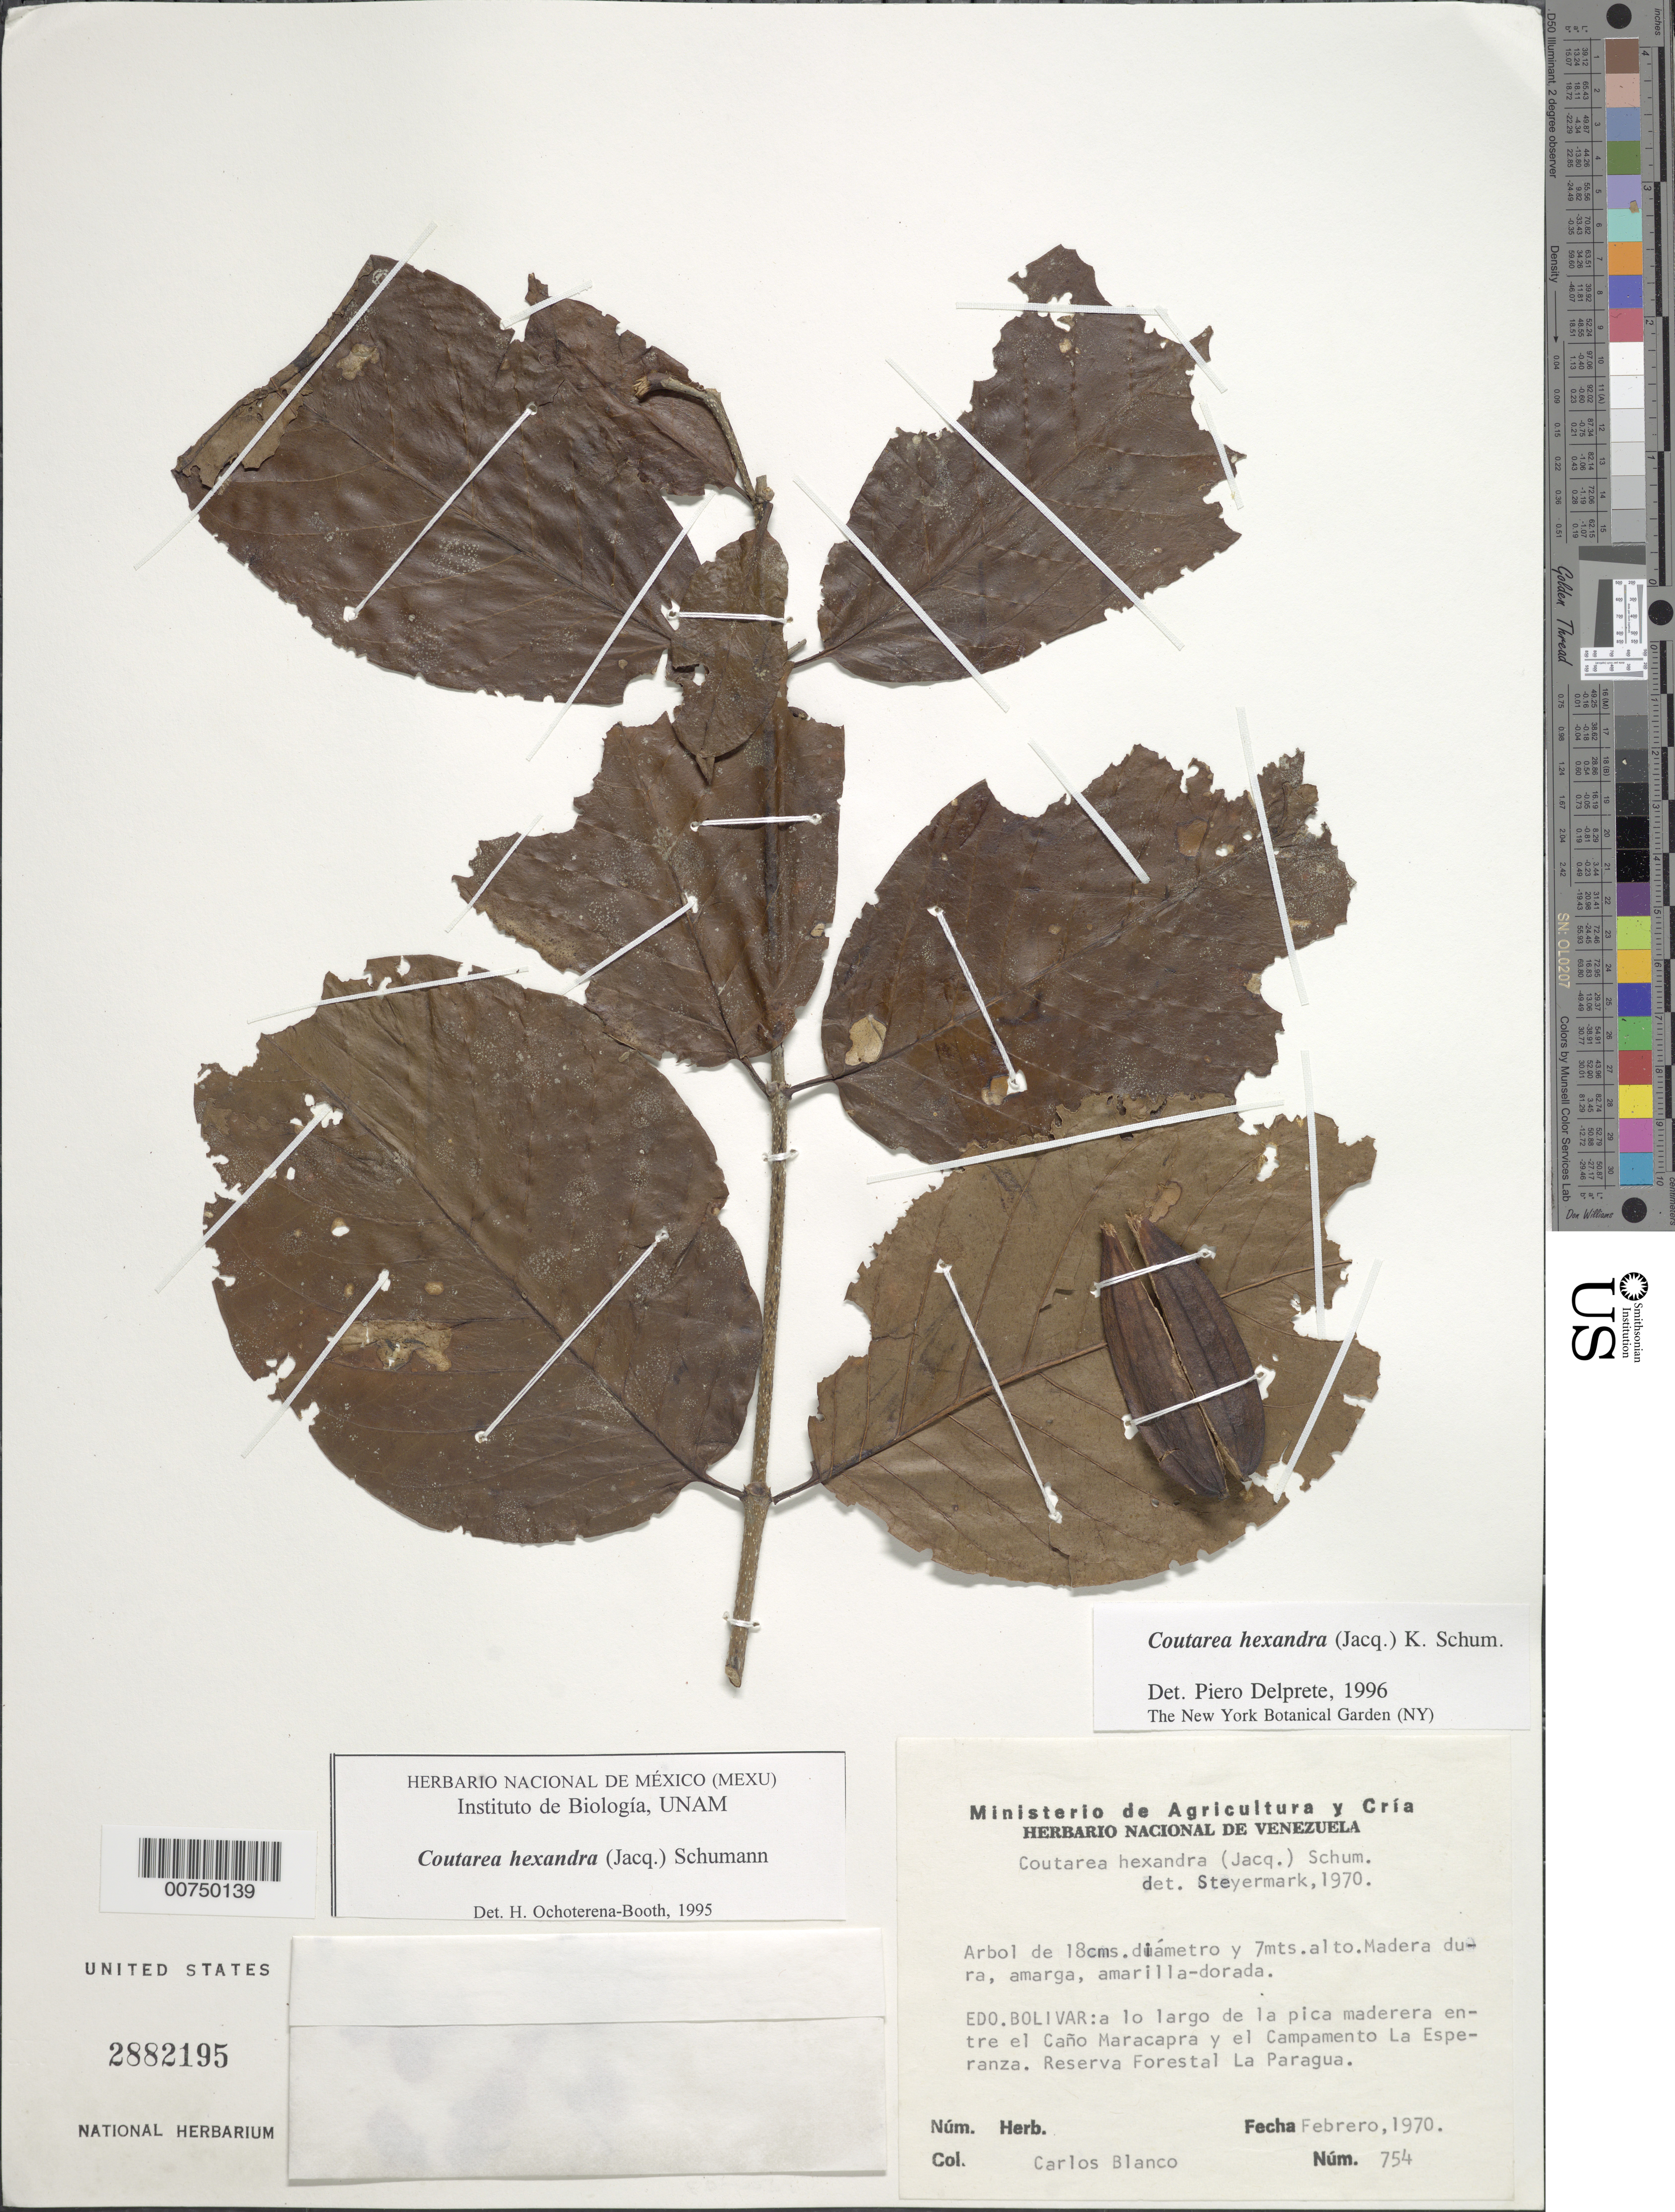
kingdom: Plantae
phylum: Tracheophyta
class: Magnoliopsida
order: Gentianales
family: Rubiaceae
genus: Coutarea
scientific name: Coutarea hexandra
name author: (Jacq.) K. Schum.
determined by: Delprete, P. G., Herb. de Guyane Cay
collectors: C. A. Blanco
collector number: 754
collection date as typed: Feb-70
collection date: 1970-02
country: Venezuela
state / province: Bolívar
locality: Reserva Forestal La Paragua, a lo largo de la pica maderera entre el Caño Maracapra y el Campamento La Esperanza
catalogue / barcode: US 2882195